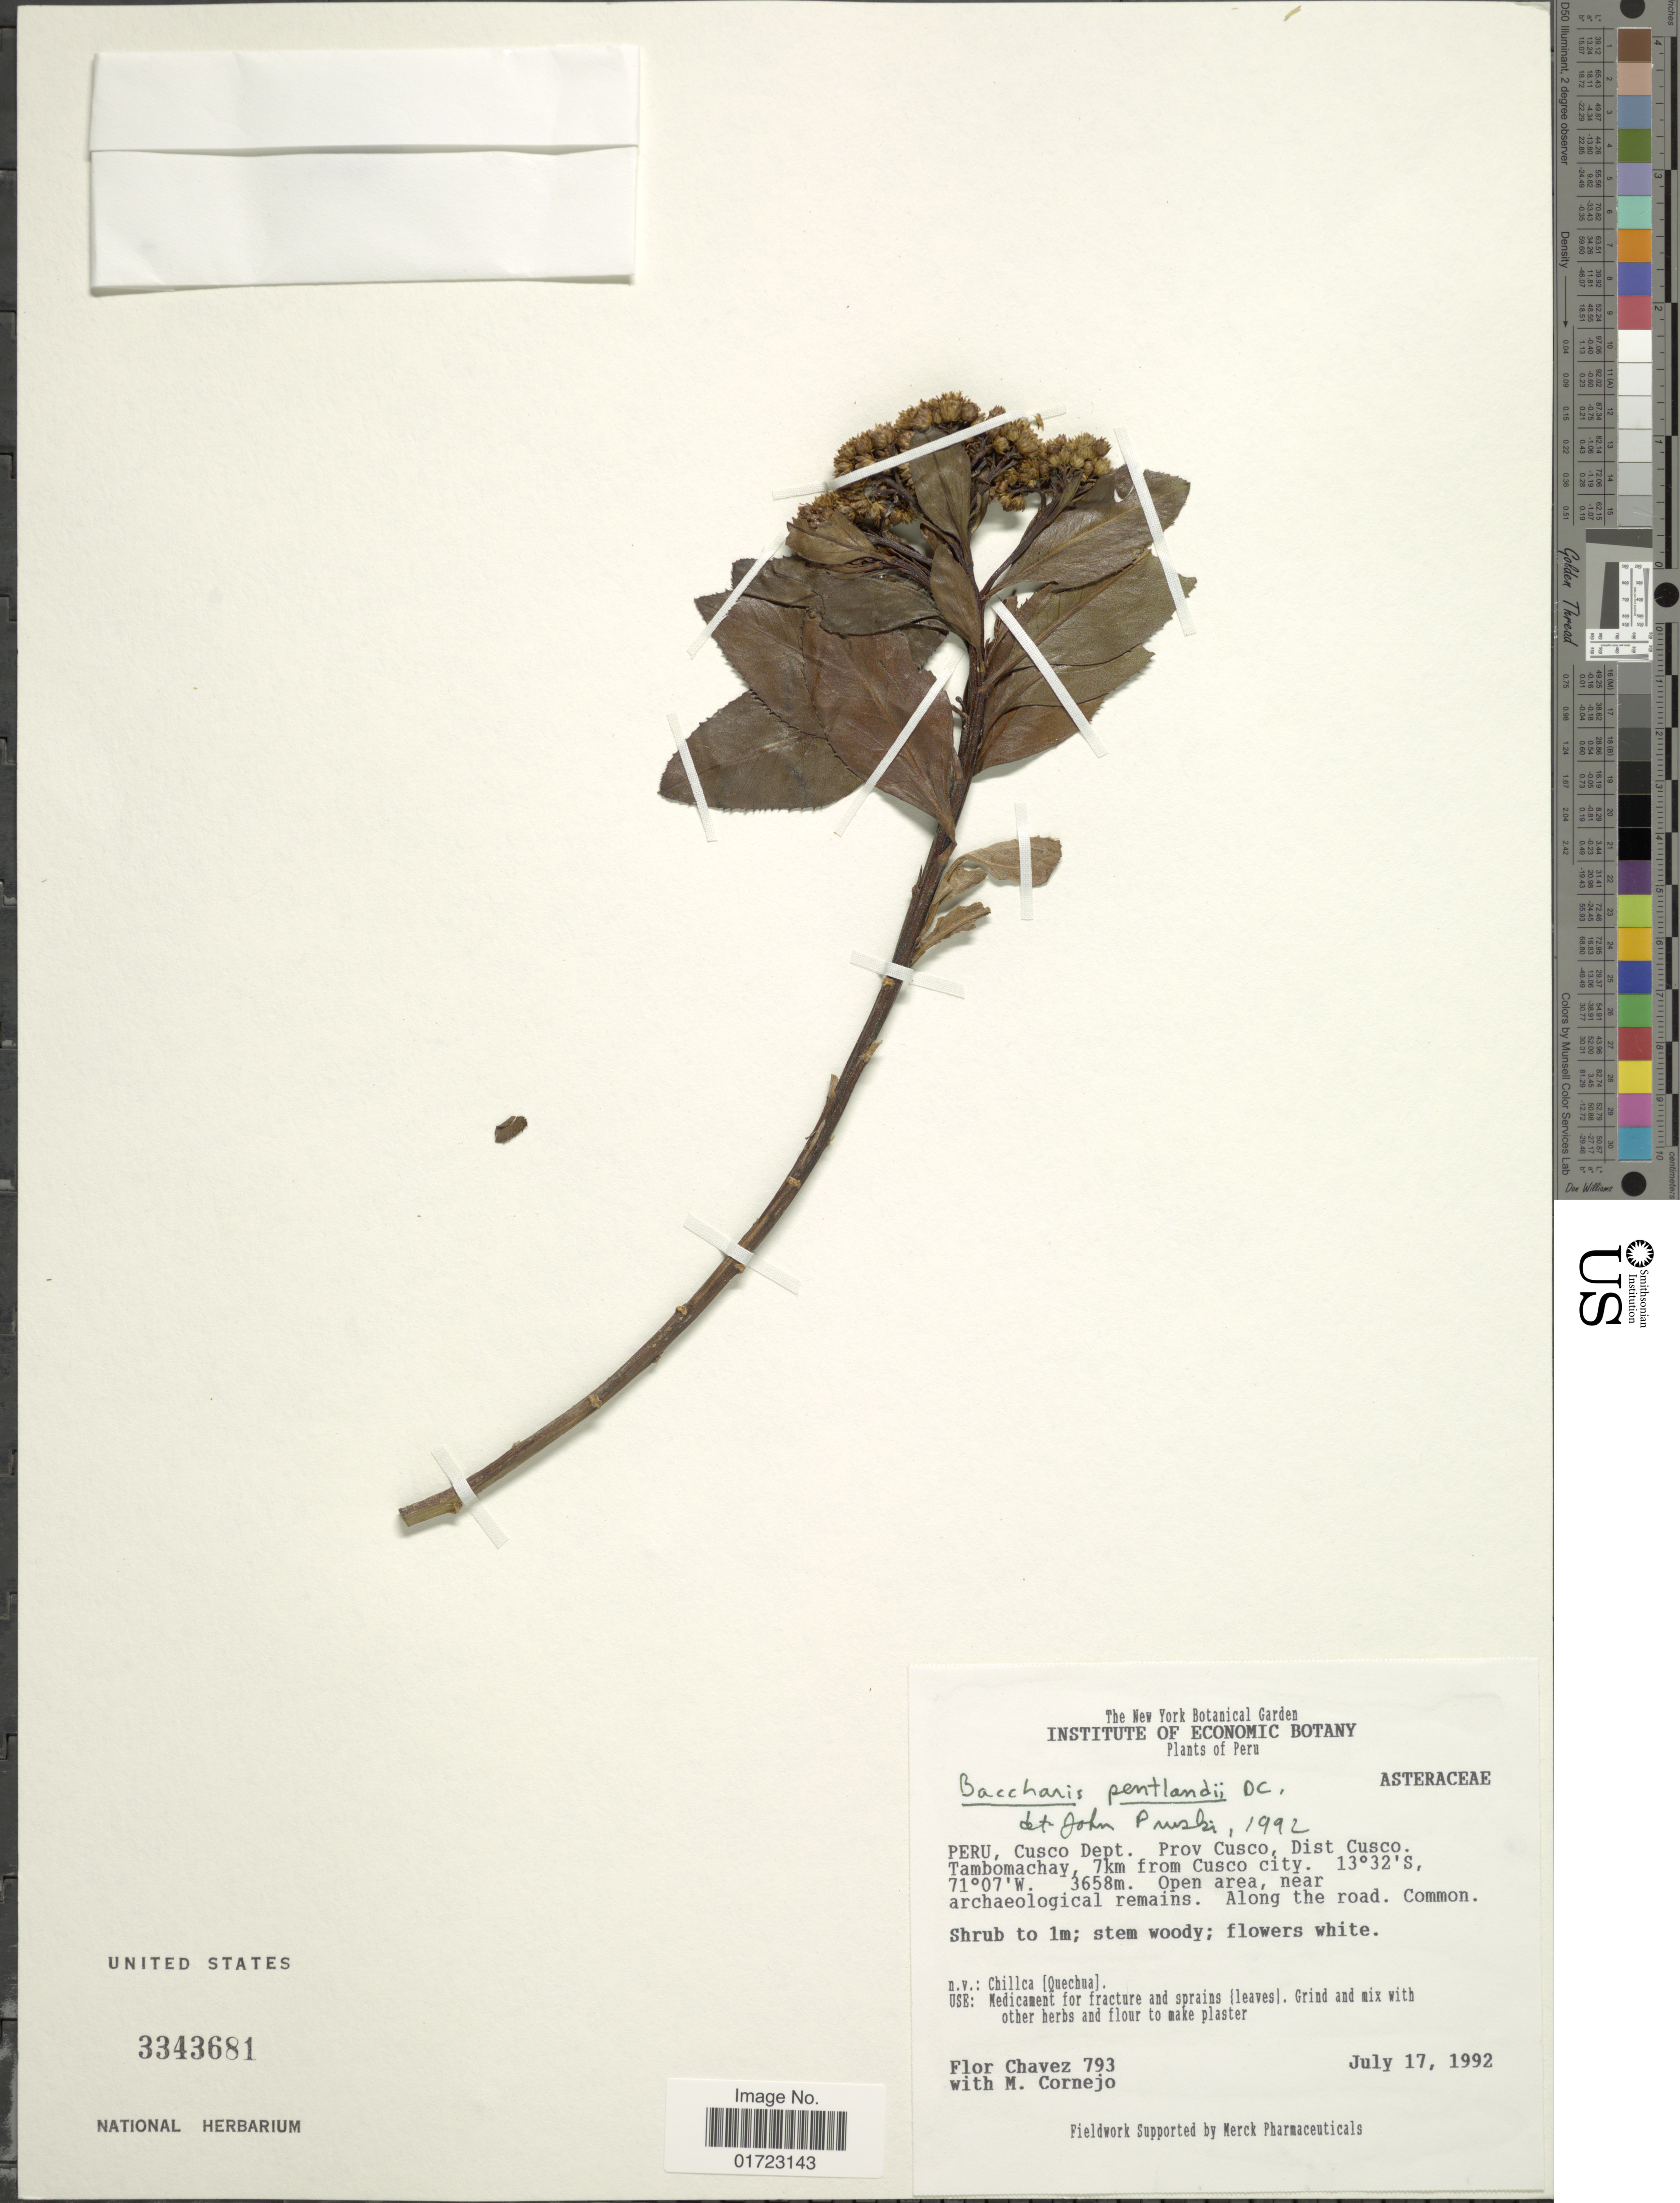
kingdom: Plantae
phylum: Tracheophyta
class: Magnoliopsida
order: Asterales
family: Asteraceae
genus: Baccharis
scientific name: Baccharis pentlandii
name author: DC.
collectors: F. Chávez & M. Cornejo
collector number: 793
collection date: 1992-07-17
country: Peru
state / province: Cusco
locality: Dist. Cusco. Tambomachay, 7 km from Cusco city.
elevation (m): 3658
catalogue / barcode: US 3343681